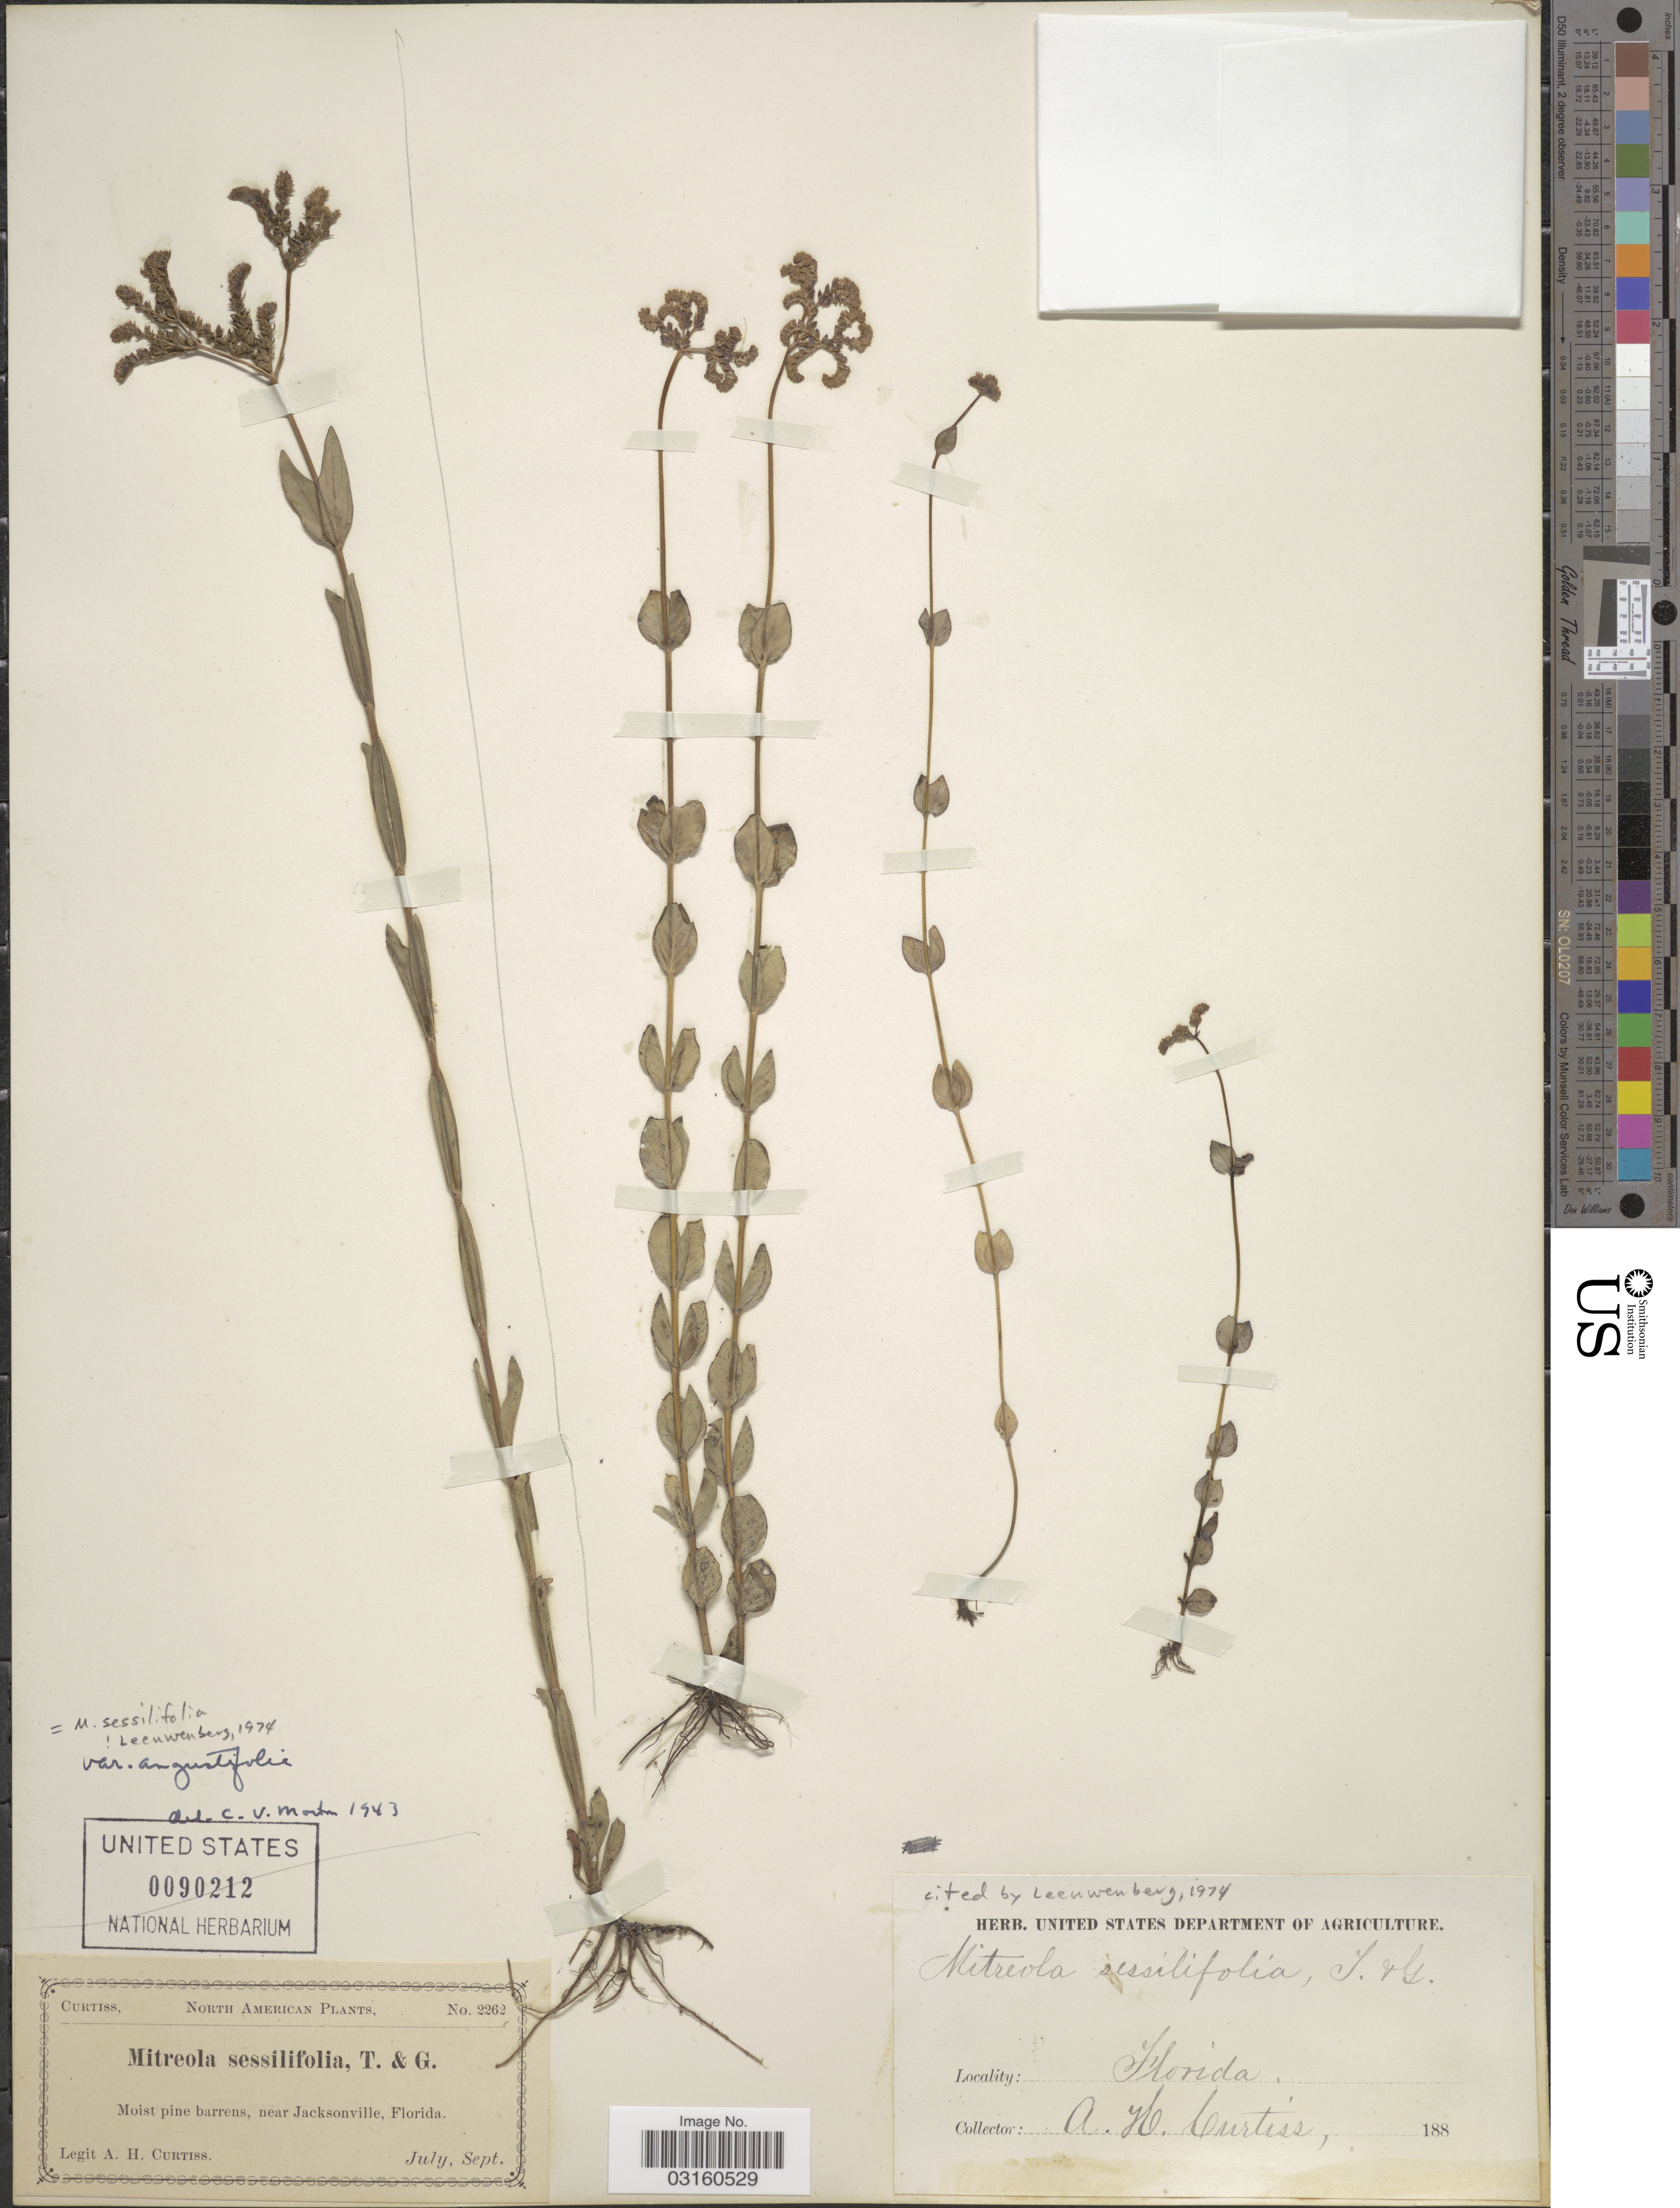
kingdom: Plantae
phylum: Tracheophyta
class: Magnoliopsida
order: Gentianales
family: Loganiaceae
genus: Mitreola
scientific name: Mitreola sessilifolia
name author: (J.F. Gmel.) G. Don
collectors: A. H. Curtiss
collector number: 2262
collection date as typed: July, Sept. 188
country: United States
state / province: Florida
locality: Moist pine barrens, near Jacksonville.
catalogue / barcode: US 90212